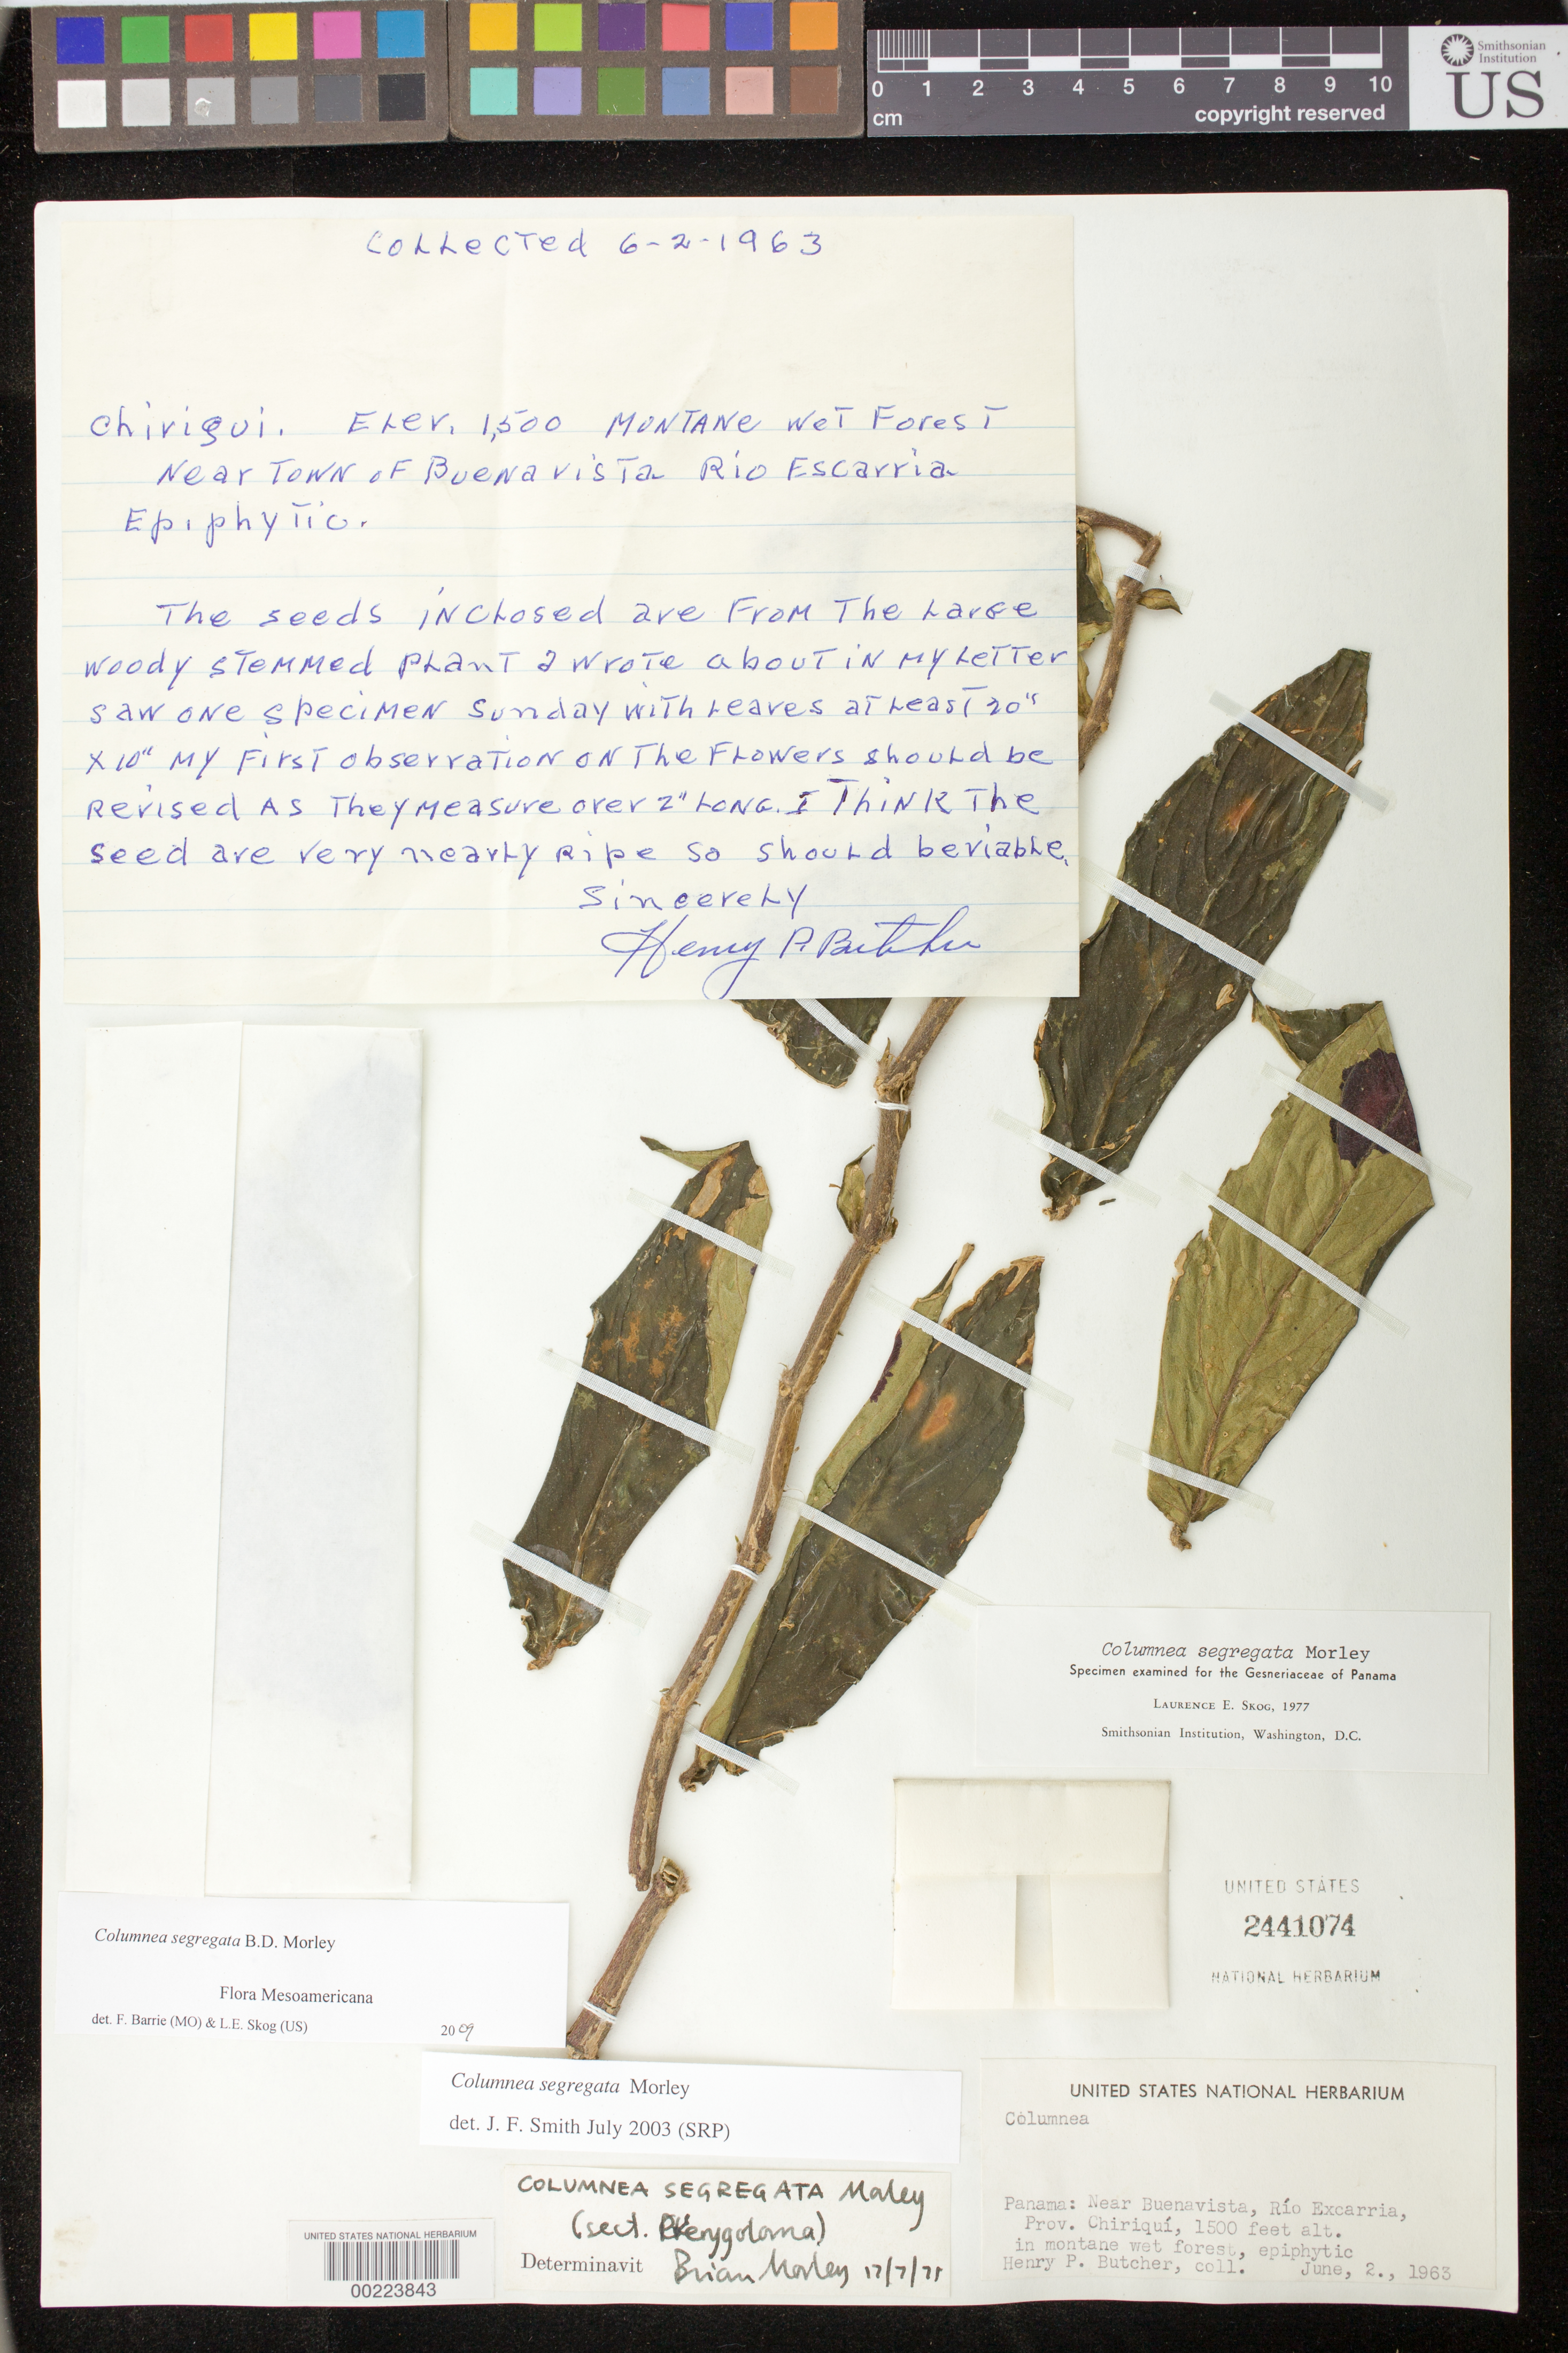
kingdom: Plantae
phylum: Tracheophyta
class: Magnoliopsida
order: Lamiales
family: Gesneriaceae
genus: Columnea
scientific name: Columnea segregata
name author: B.D. Morley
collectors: H. Butcher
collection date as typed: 02 Jun 1963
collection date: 1963-06-02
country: Panama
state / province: Chiriquí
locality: Near Buenavista, Rio Excarria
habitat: In montane wet forest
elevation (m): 457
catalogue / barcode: US 2441074